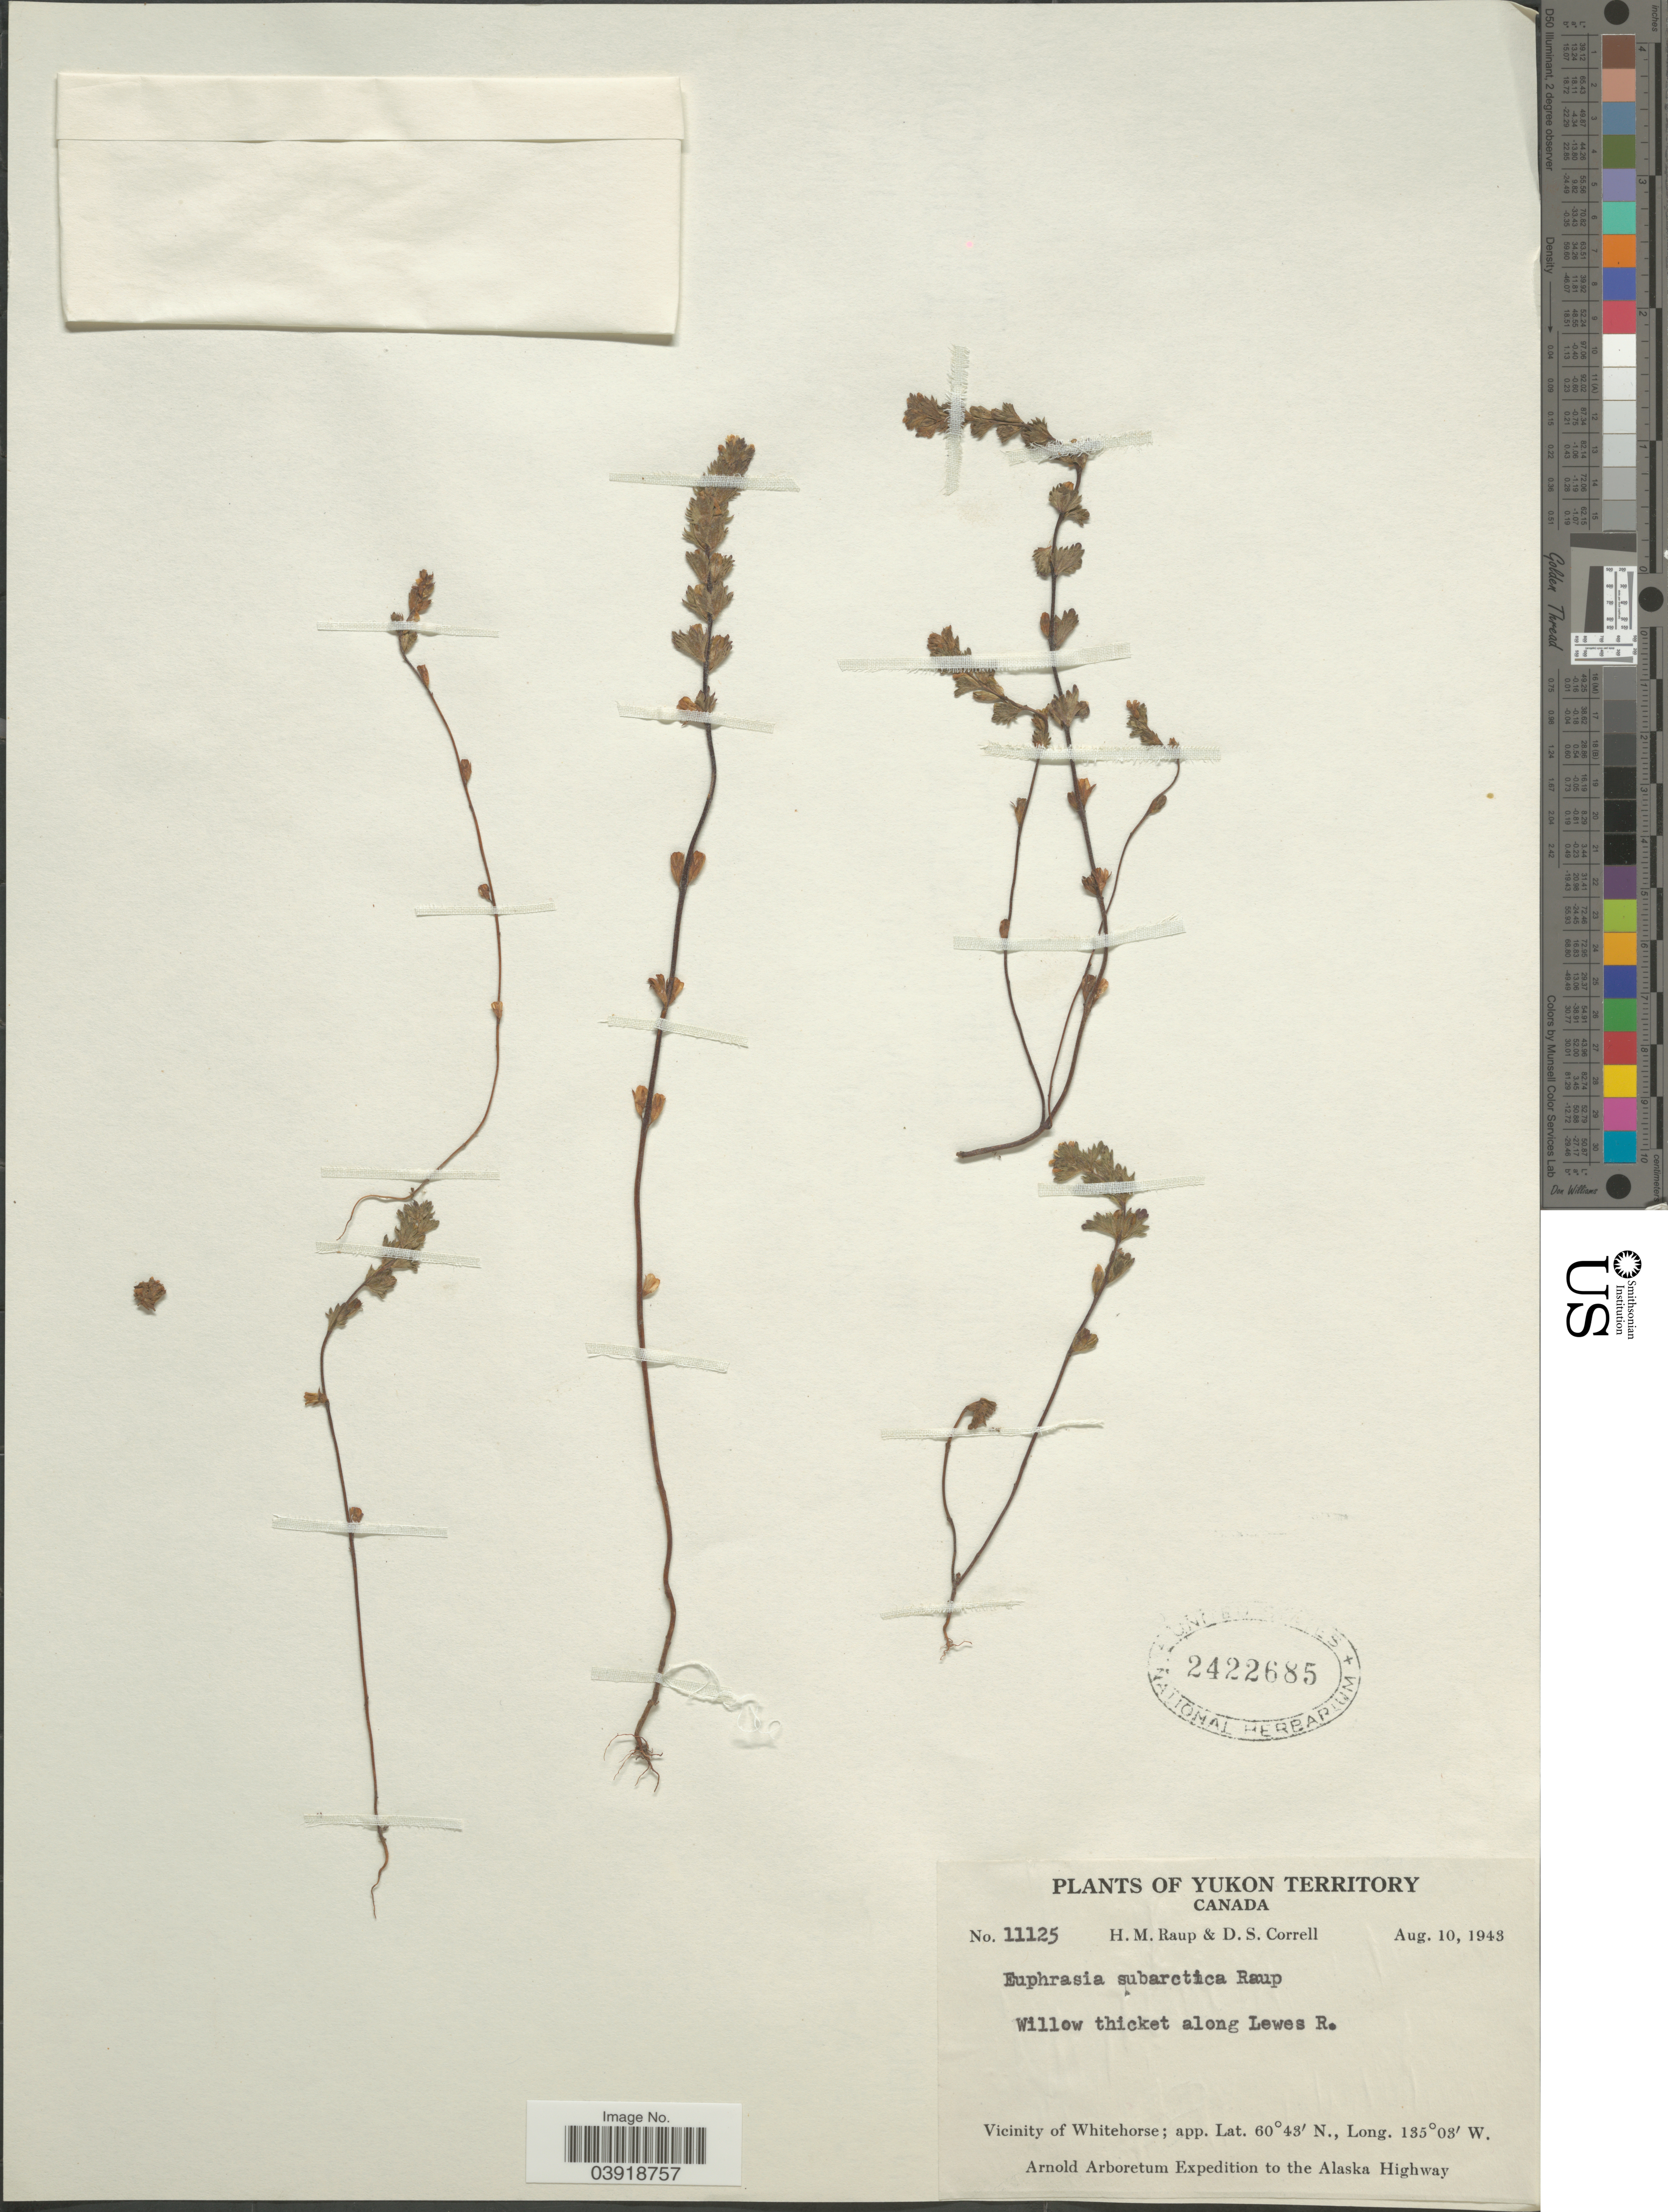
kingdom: Plantae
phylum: Tracheophyta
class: Magnoliopsida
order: Lamiales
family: Orobanchaceae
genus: Euphrasia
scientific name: Euphrasia subarctica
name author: Raup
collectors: H. Raup & D. S. Correll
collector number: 11125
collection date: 1943-08-10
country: Canada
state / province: Yukon Territory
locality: Willow thicket along Lewes R. Vicinity of Whitehorse.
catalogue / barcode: US 2422685